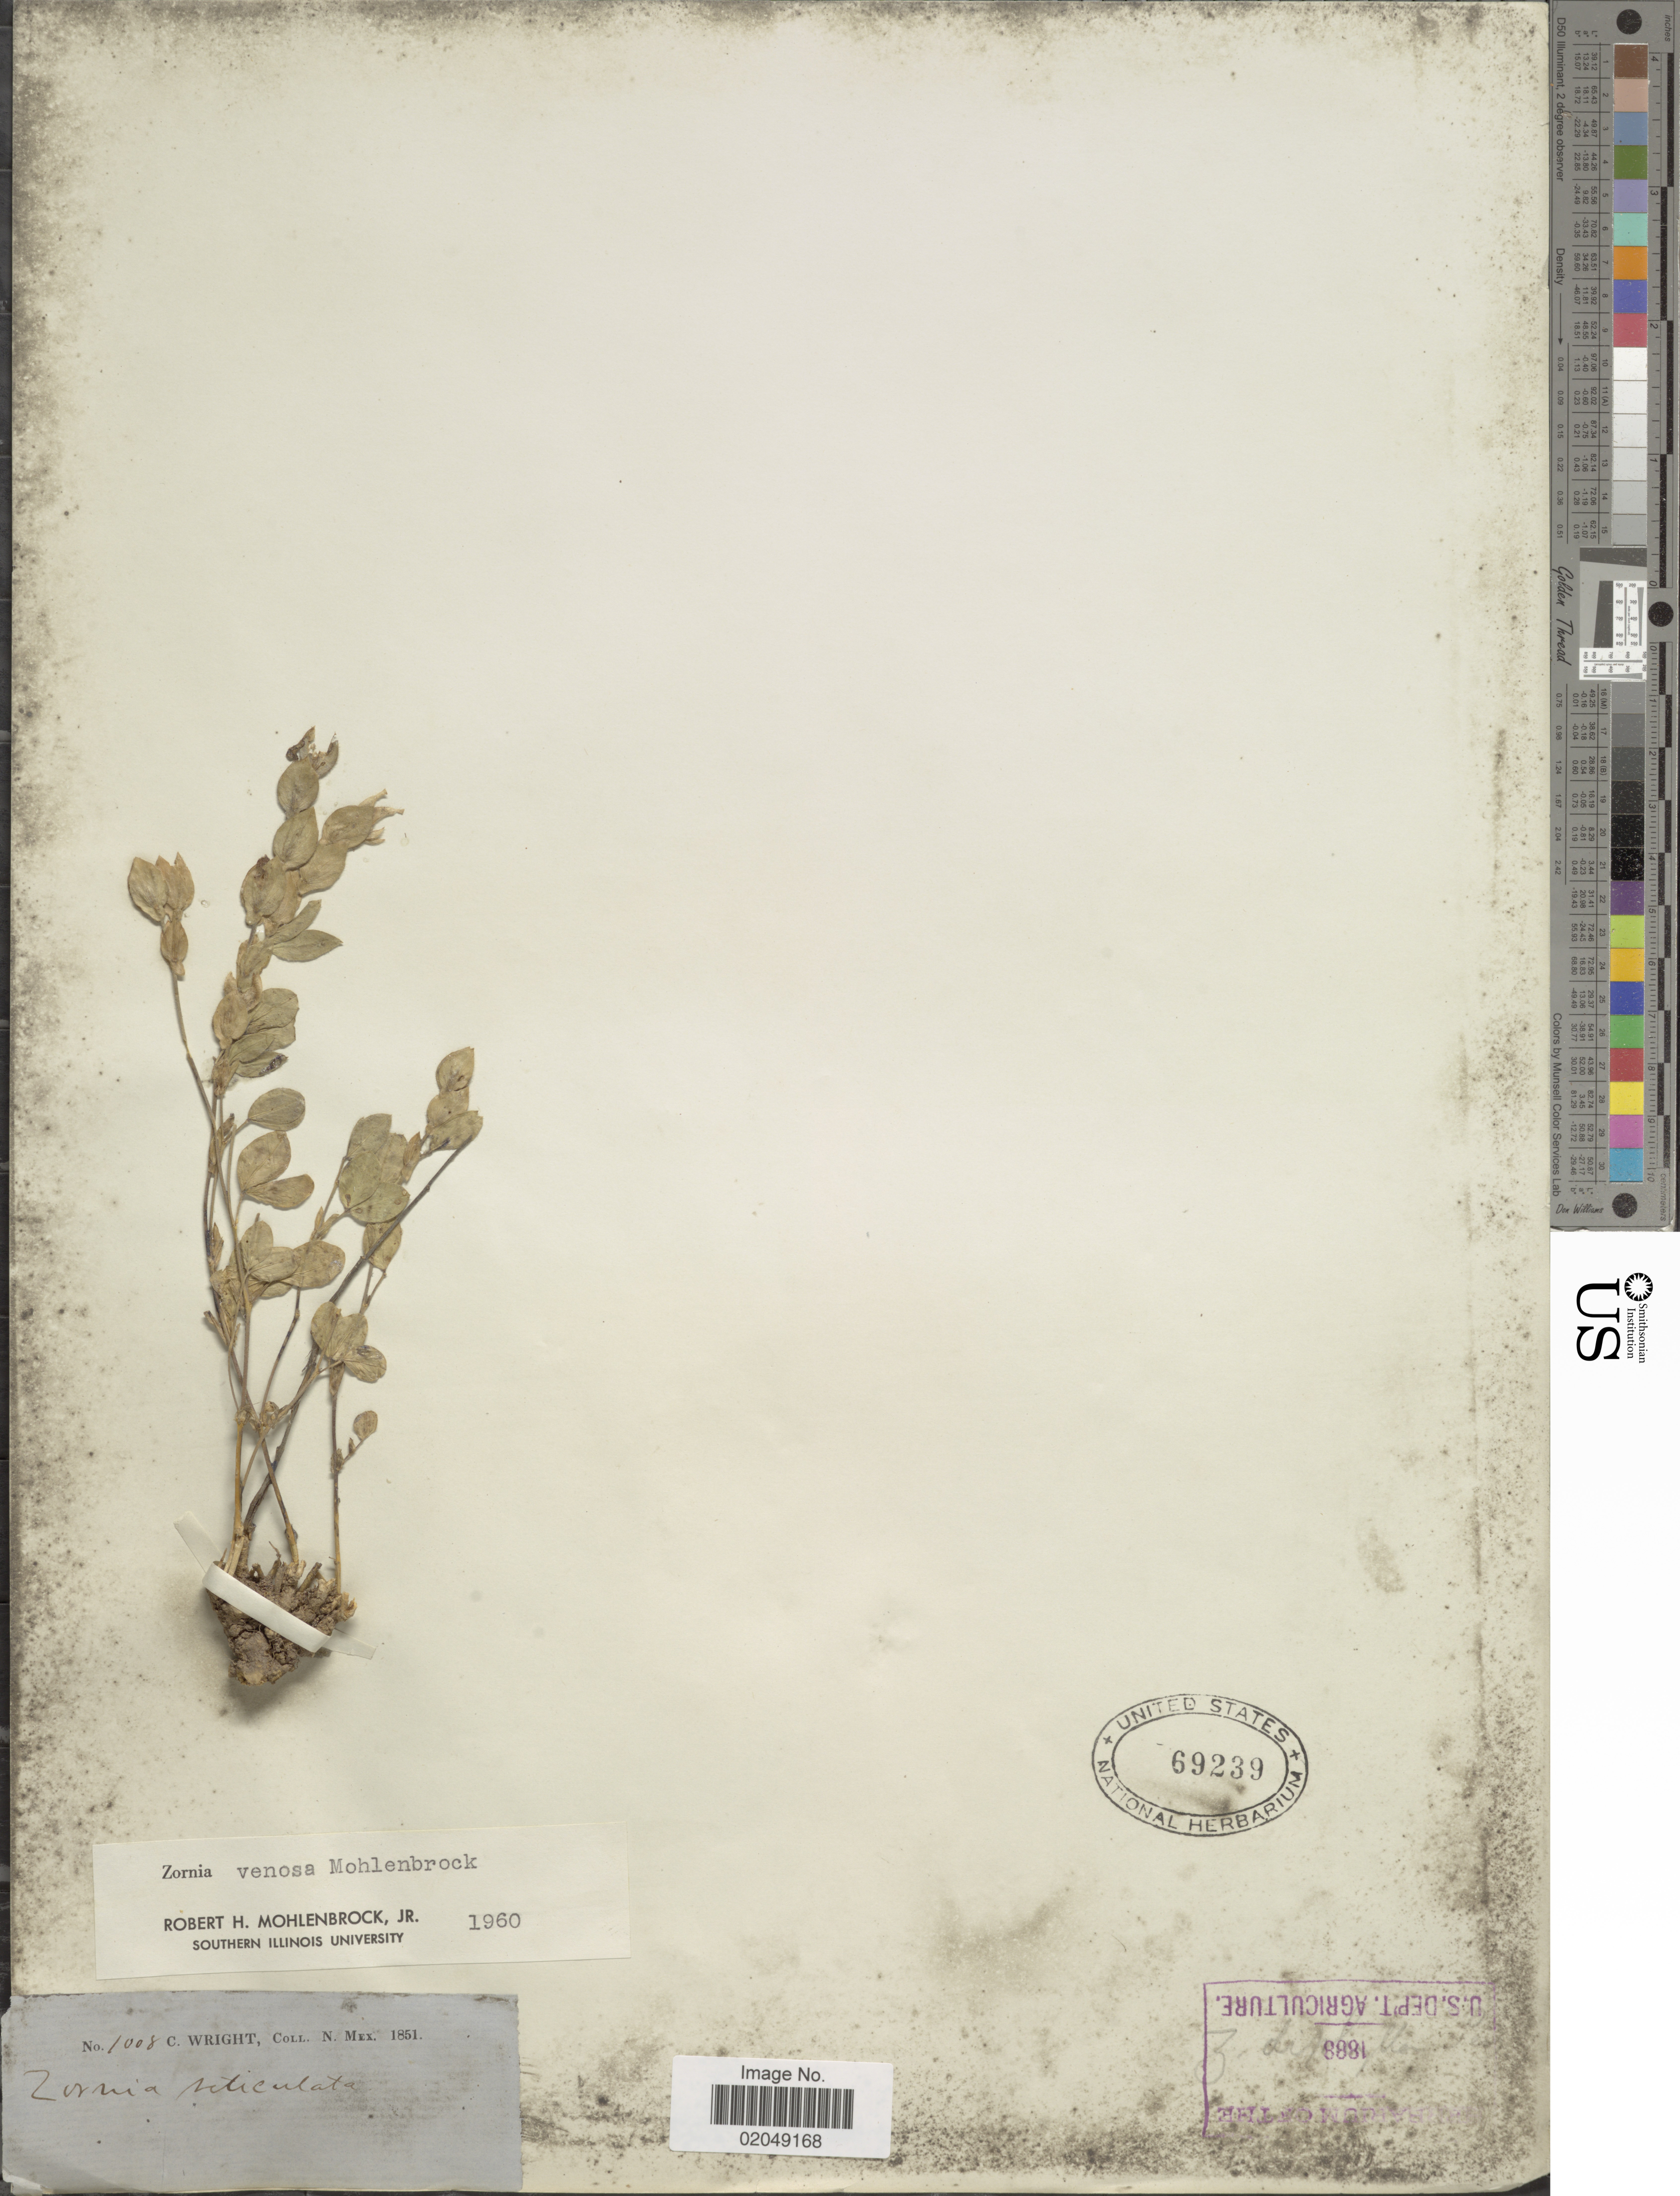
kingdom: Plantae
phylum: Tracheophyta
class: Magnoliopsida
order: Fabales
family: Fabaceae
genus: Zornia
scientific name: Zornia venosa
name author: Mohlenbr.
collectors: C. Wright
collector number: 1008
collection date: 1851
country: United States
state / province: New Mexico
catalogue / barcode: US 69239